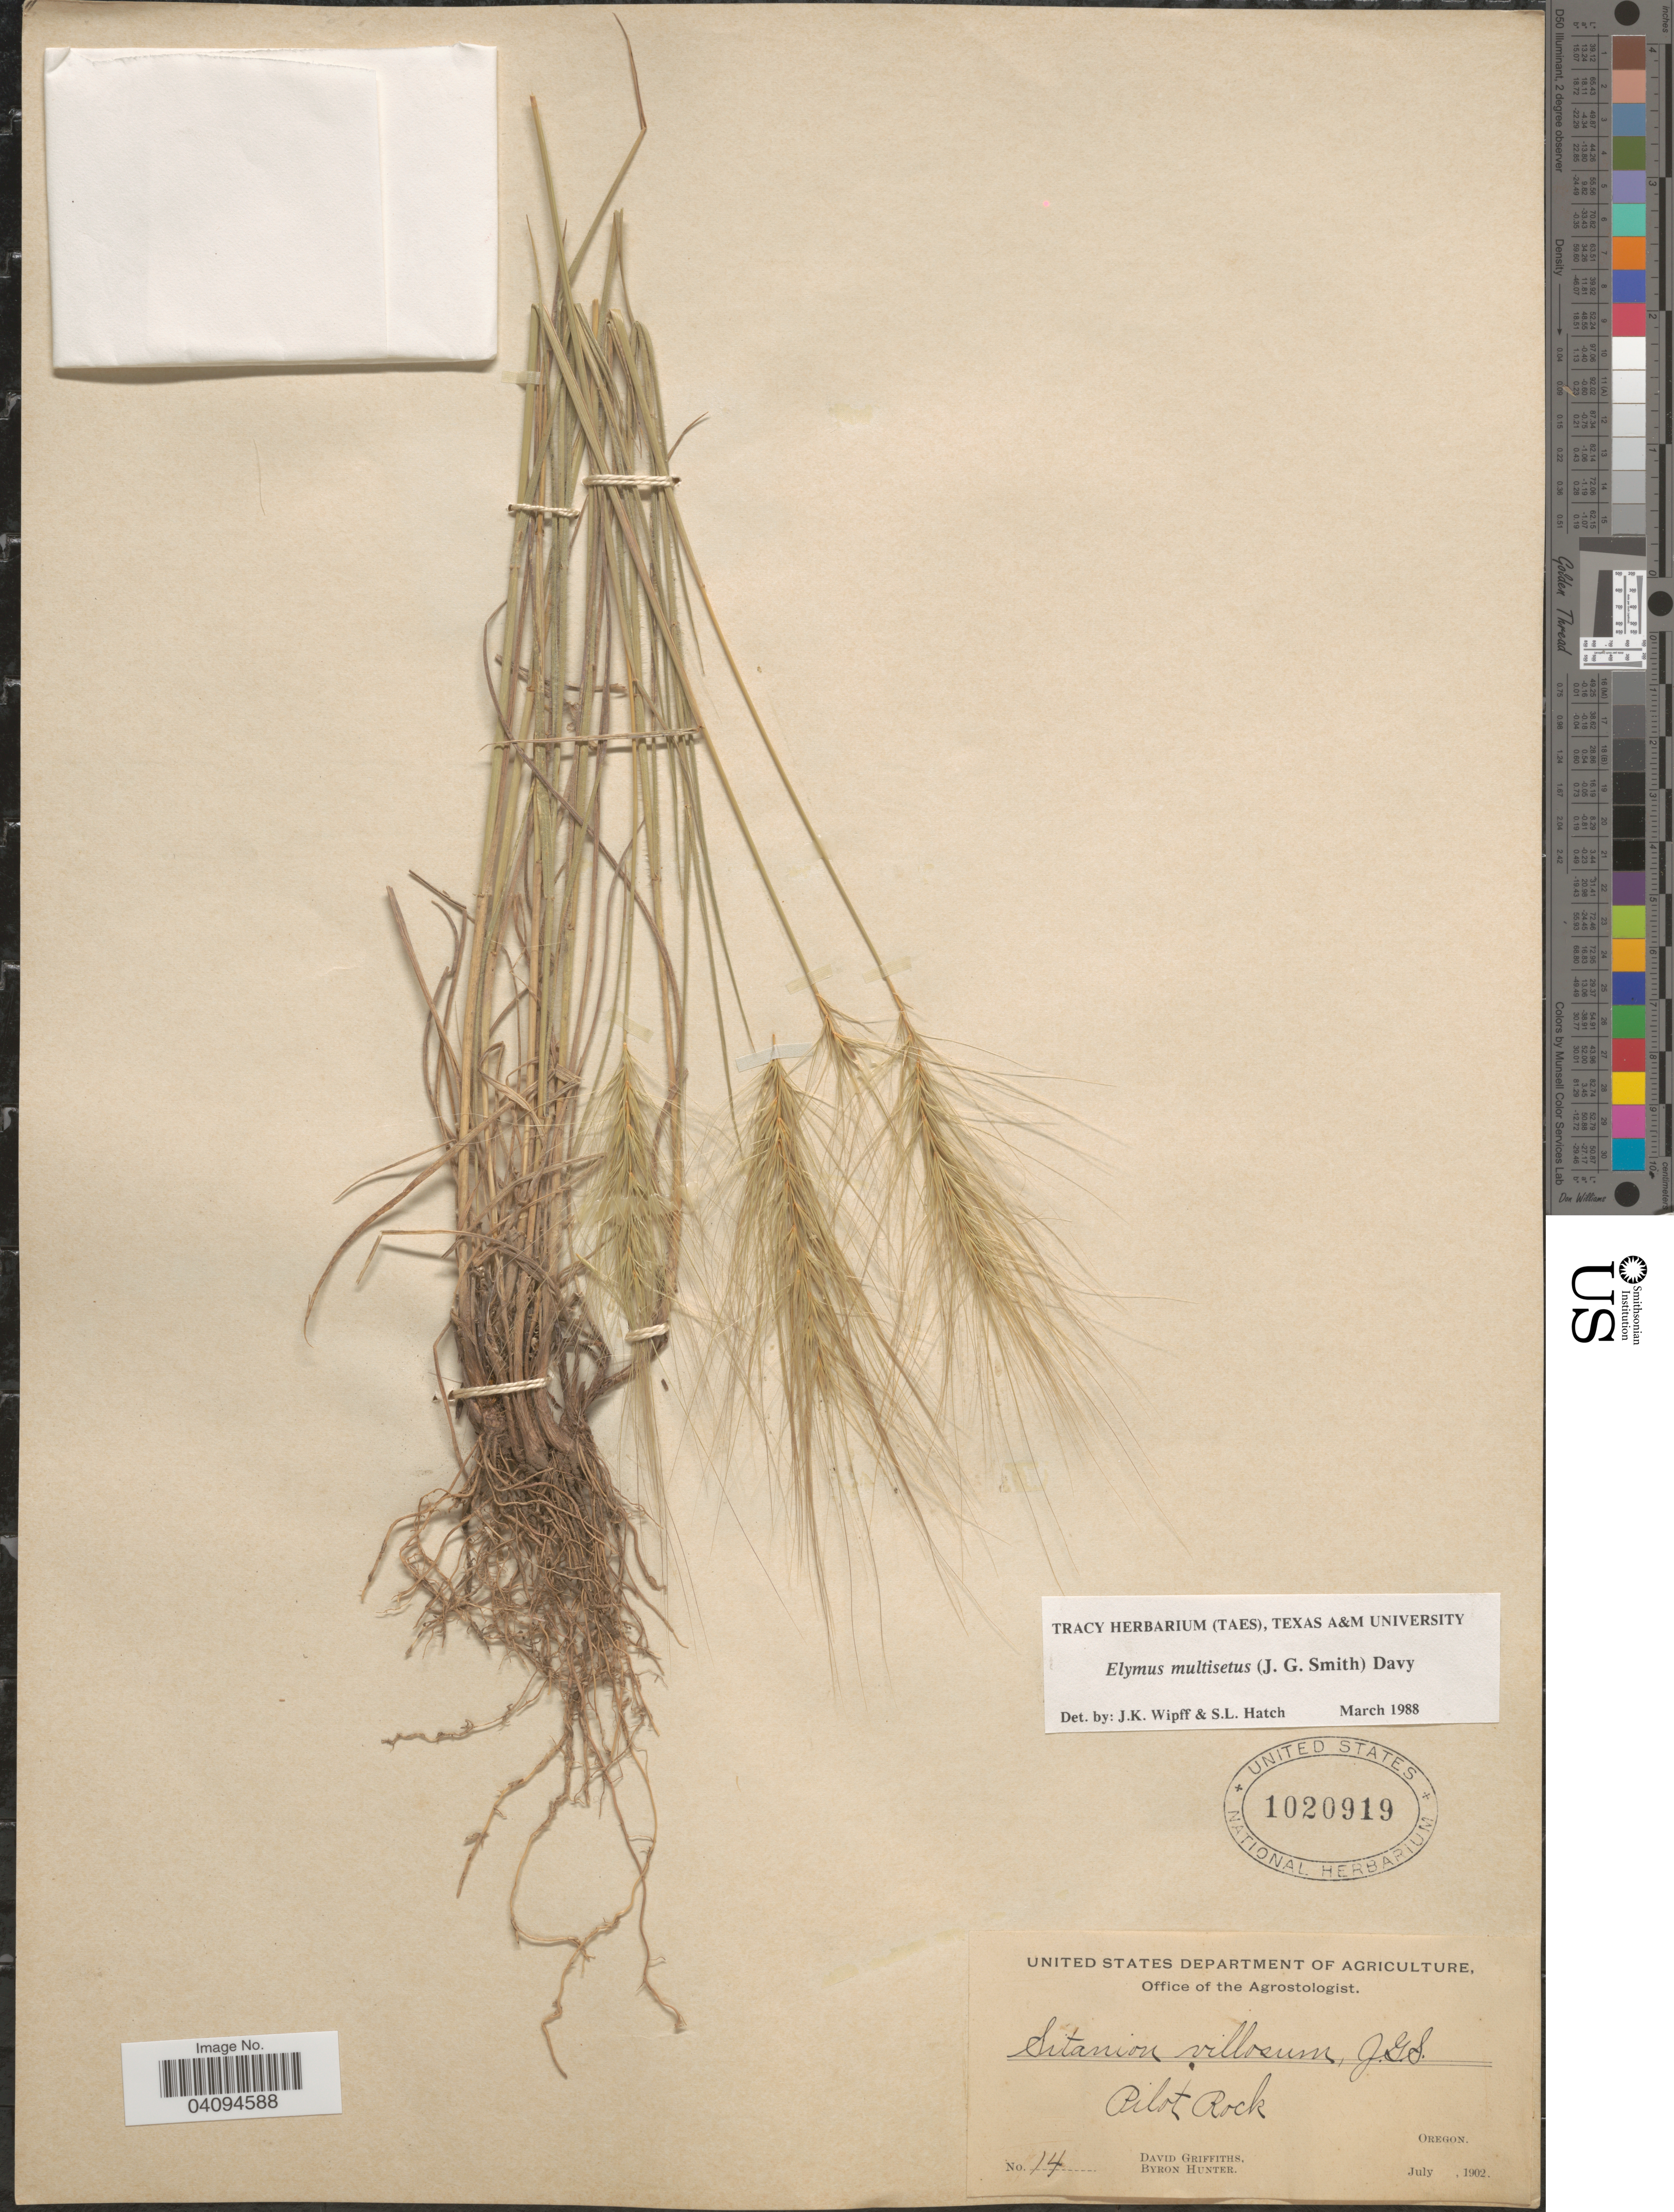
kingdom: Plantae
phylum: Tracheophyta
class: Liliopsida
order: Poales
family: Poaceae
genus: Elymus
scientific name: Elymus multisetus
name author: (J.G. Sm.) Burtt Davy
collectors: D. Griffiths & B. Hunter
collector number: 14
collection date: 1902-07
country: United States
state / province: Oregon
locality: Pilot Rock.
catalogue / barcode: US 1020919